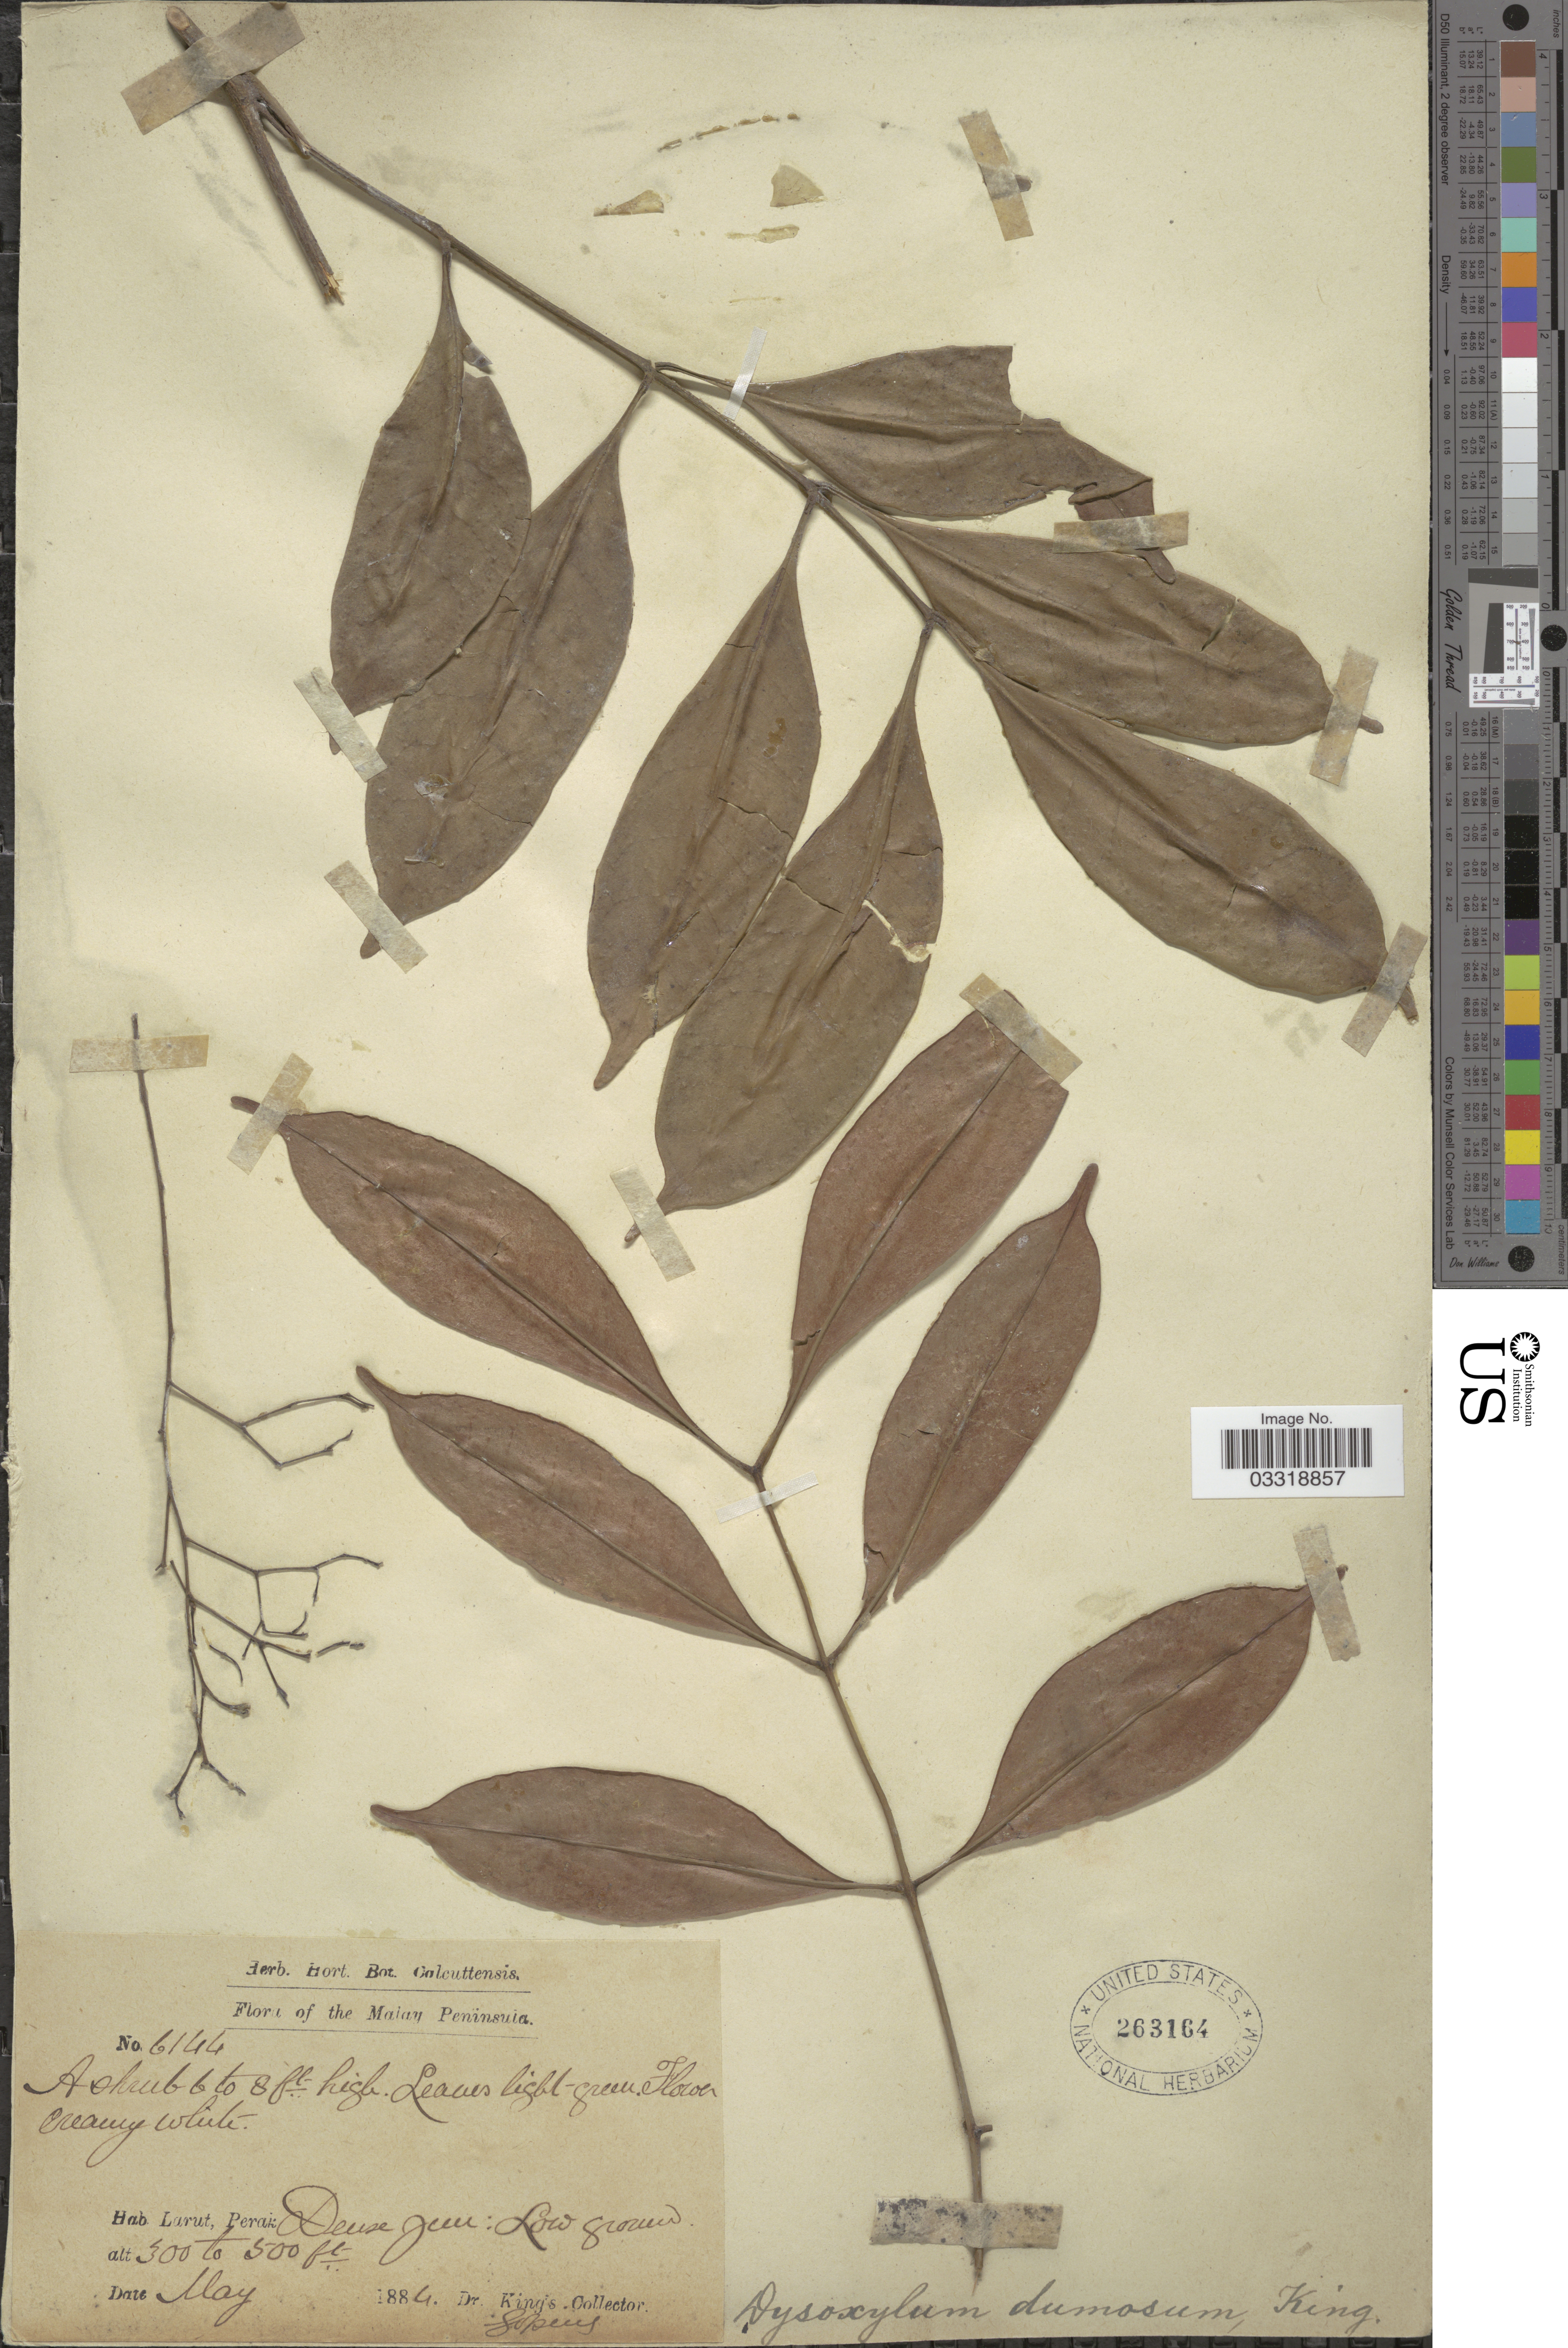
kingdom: Plantae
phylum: Tracheophyta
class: Magnoliopsida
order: Sapindales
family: Meliaceae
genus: Pseudocarapa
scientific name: Pseudocarapa dumosa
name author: (King) Holzmeyer & Mabb.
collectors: Dr. King's collector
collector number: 6144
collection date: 1884-05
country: Malaysia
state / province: Perak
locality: The Malay Peninsula. Larut.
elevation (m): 91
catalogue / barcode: US 263164